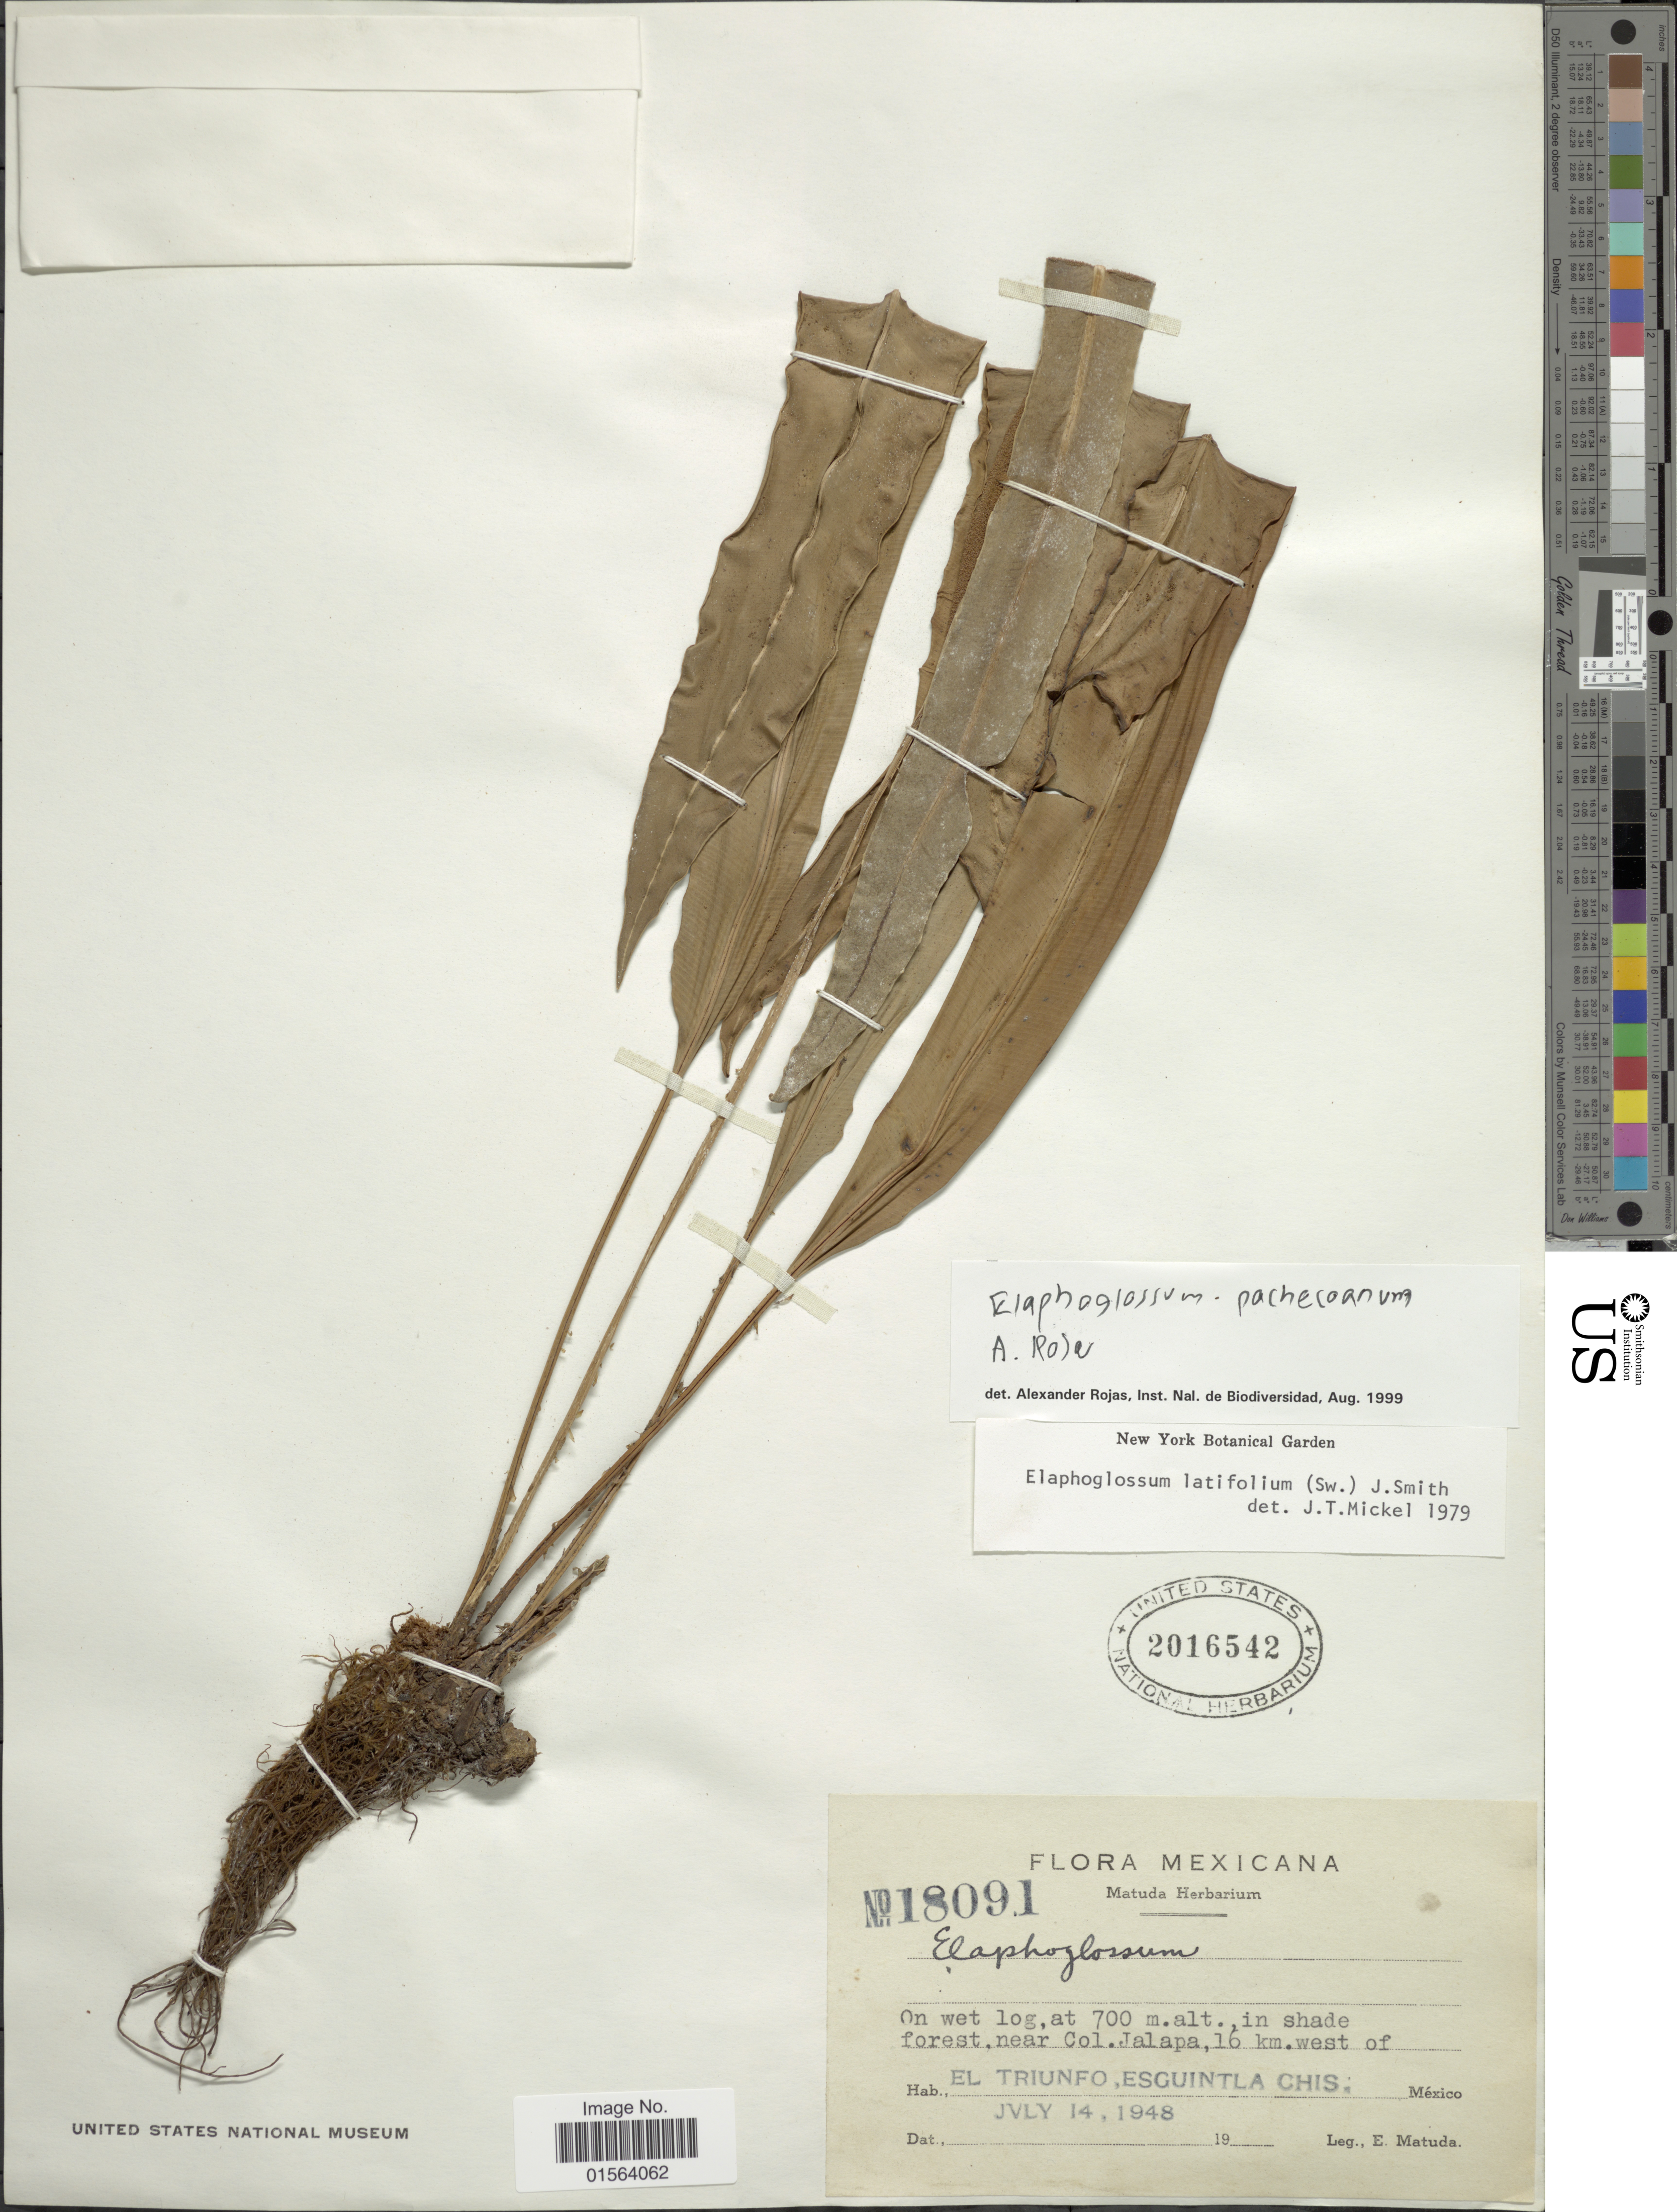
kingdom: Plantae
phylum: Tracheophyta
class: Polypodiopsida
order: Polypodiales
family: Dryopteridaceae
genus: Elaphoglossum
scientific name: Elaphoglossum latifolium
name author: (Sw.) J. Sm.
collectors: E. Matuda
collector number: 18091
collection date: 1948-07-14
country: Mexico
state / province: Chiapas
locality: Mexicana, near Col. Jalapa, 16 km west of El Triunfo, Escuintla, Chis.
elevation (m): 700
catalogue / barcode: US 2016542